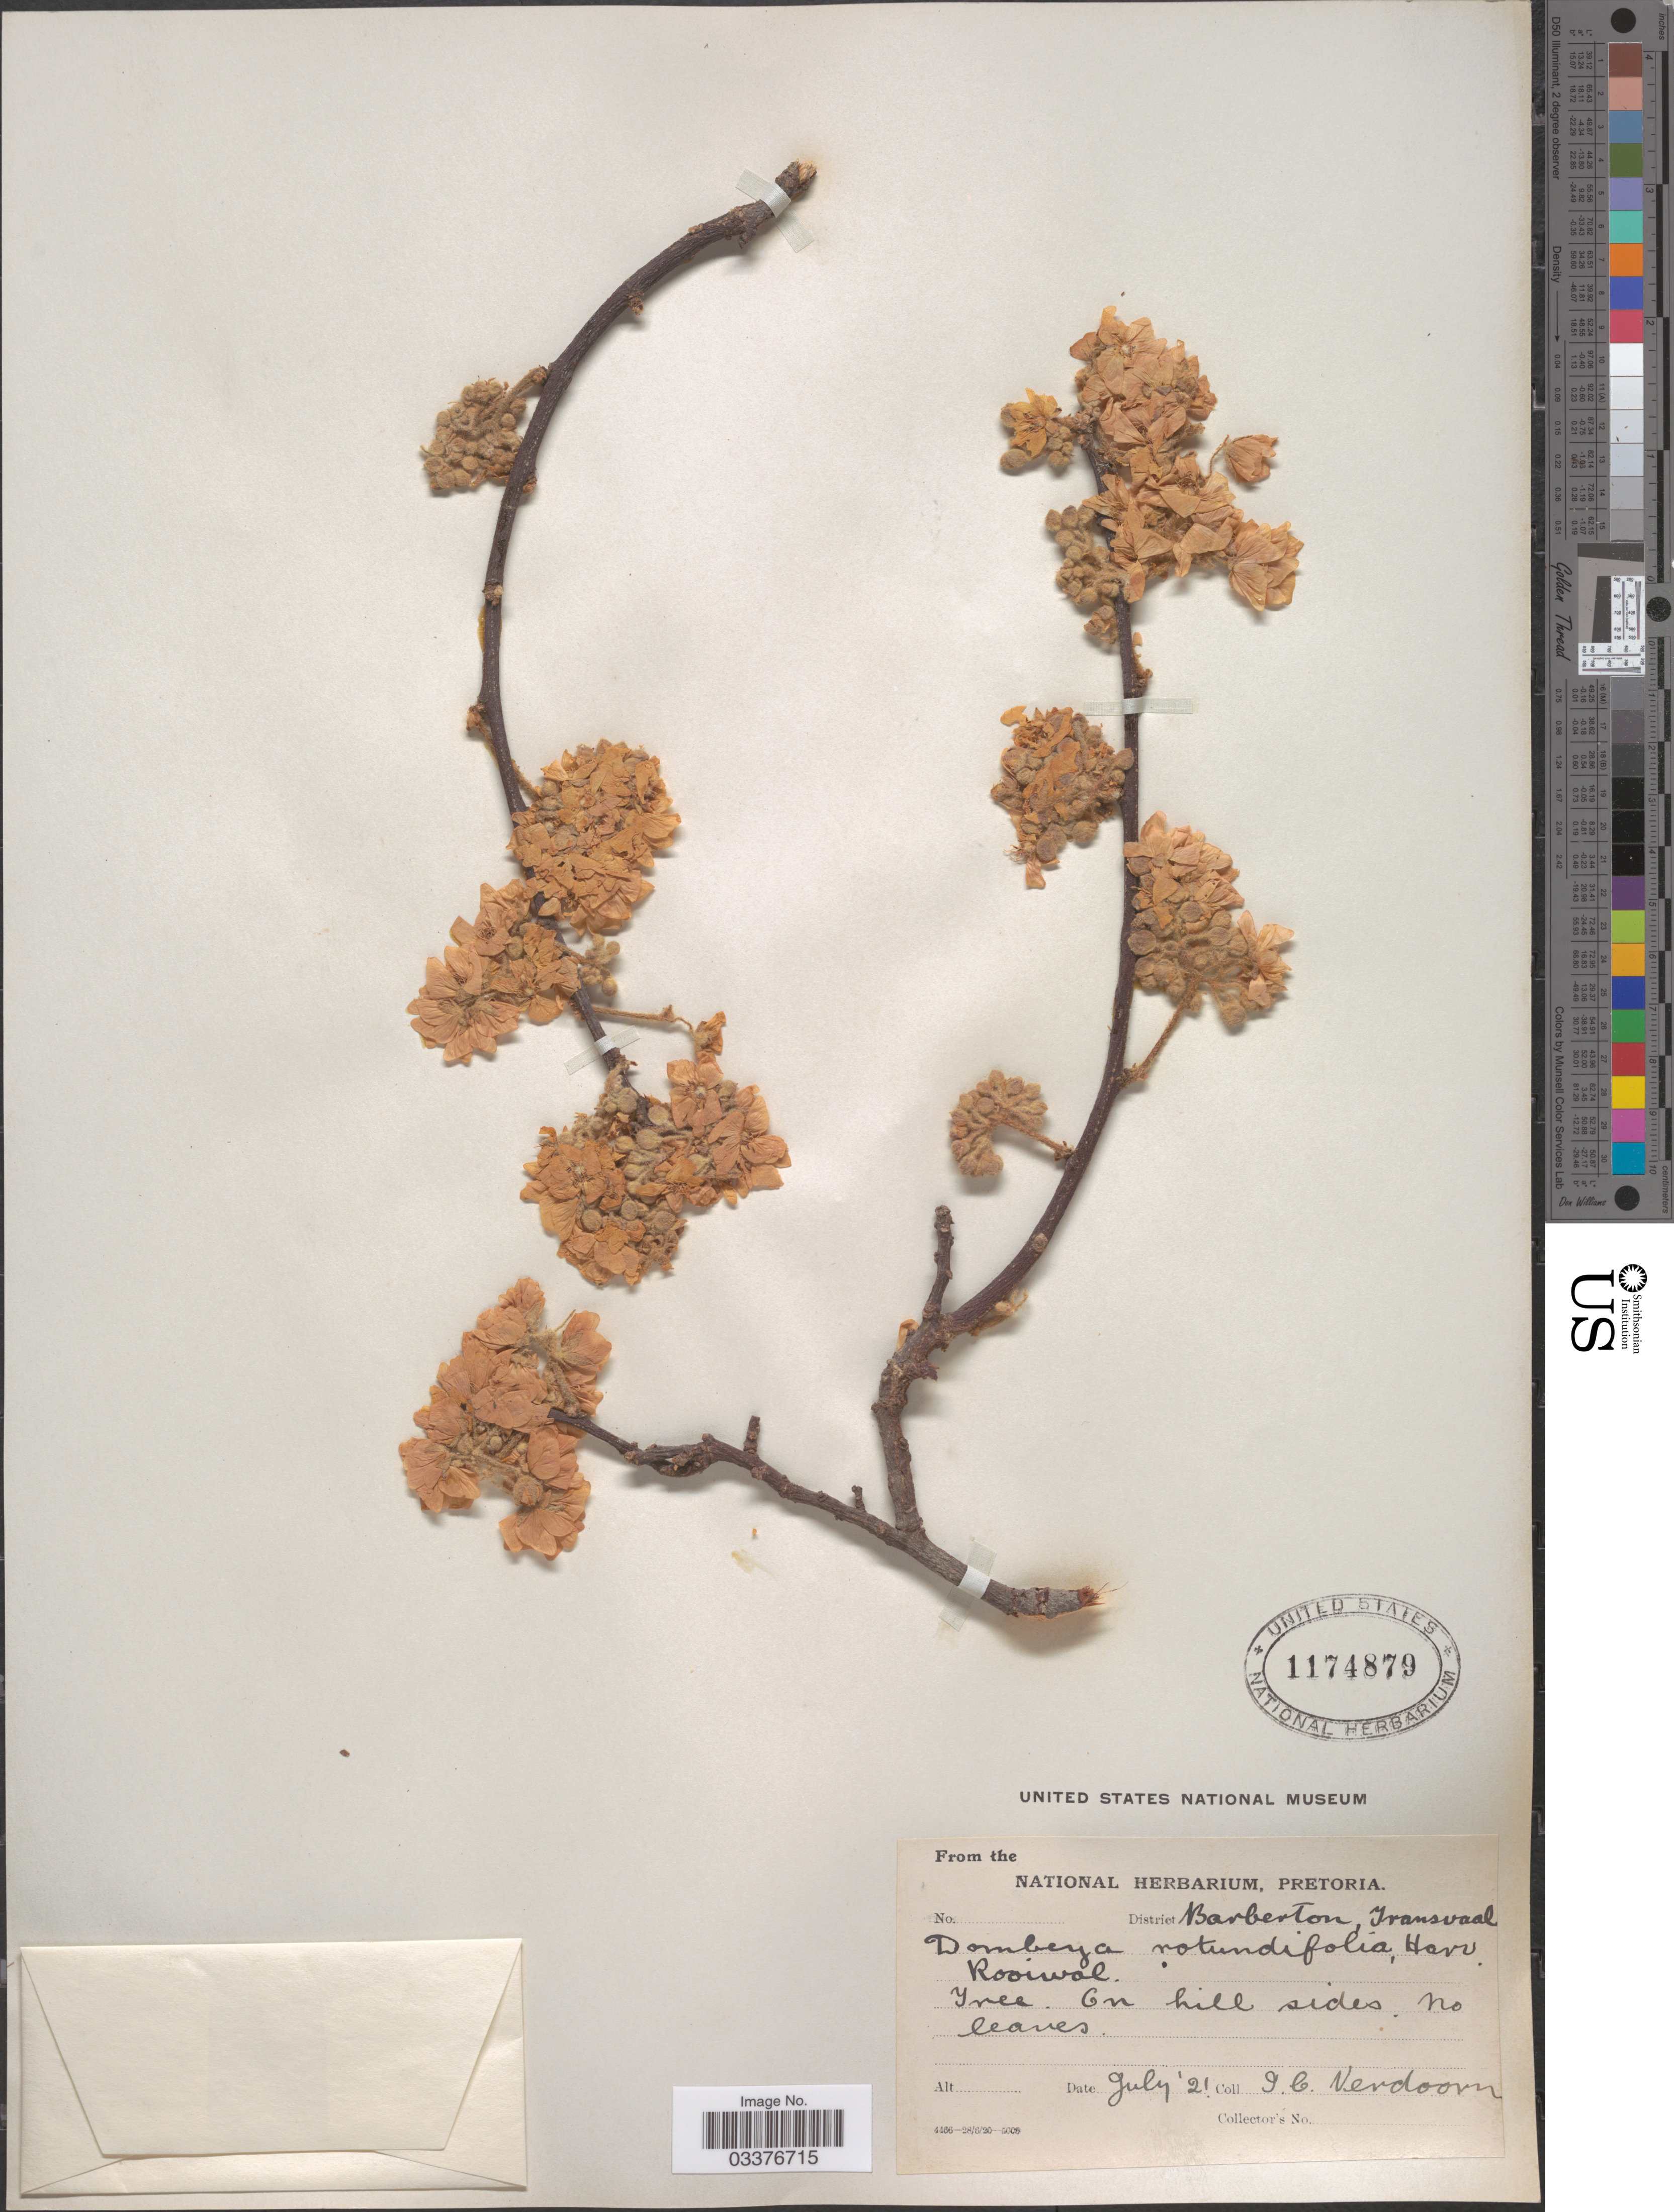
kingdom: Plantae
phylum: Tracheophyta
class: Magnoliopsida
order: Malvales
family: Malvaceae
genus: Dombeya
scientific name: Dombeya rotundifolia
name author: (Hochst.) Planch.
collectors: I. Verdoorn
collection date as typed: Transcribed d/m/y: /7/21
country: South Africa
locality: District Barberton, Transvaal.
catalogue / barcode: US 1174879